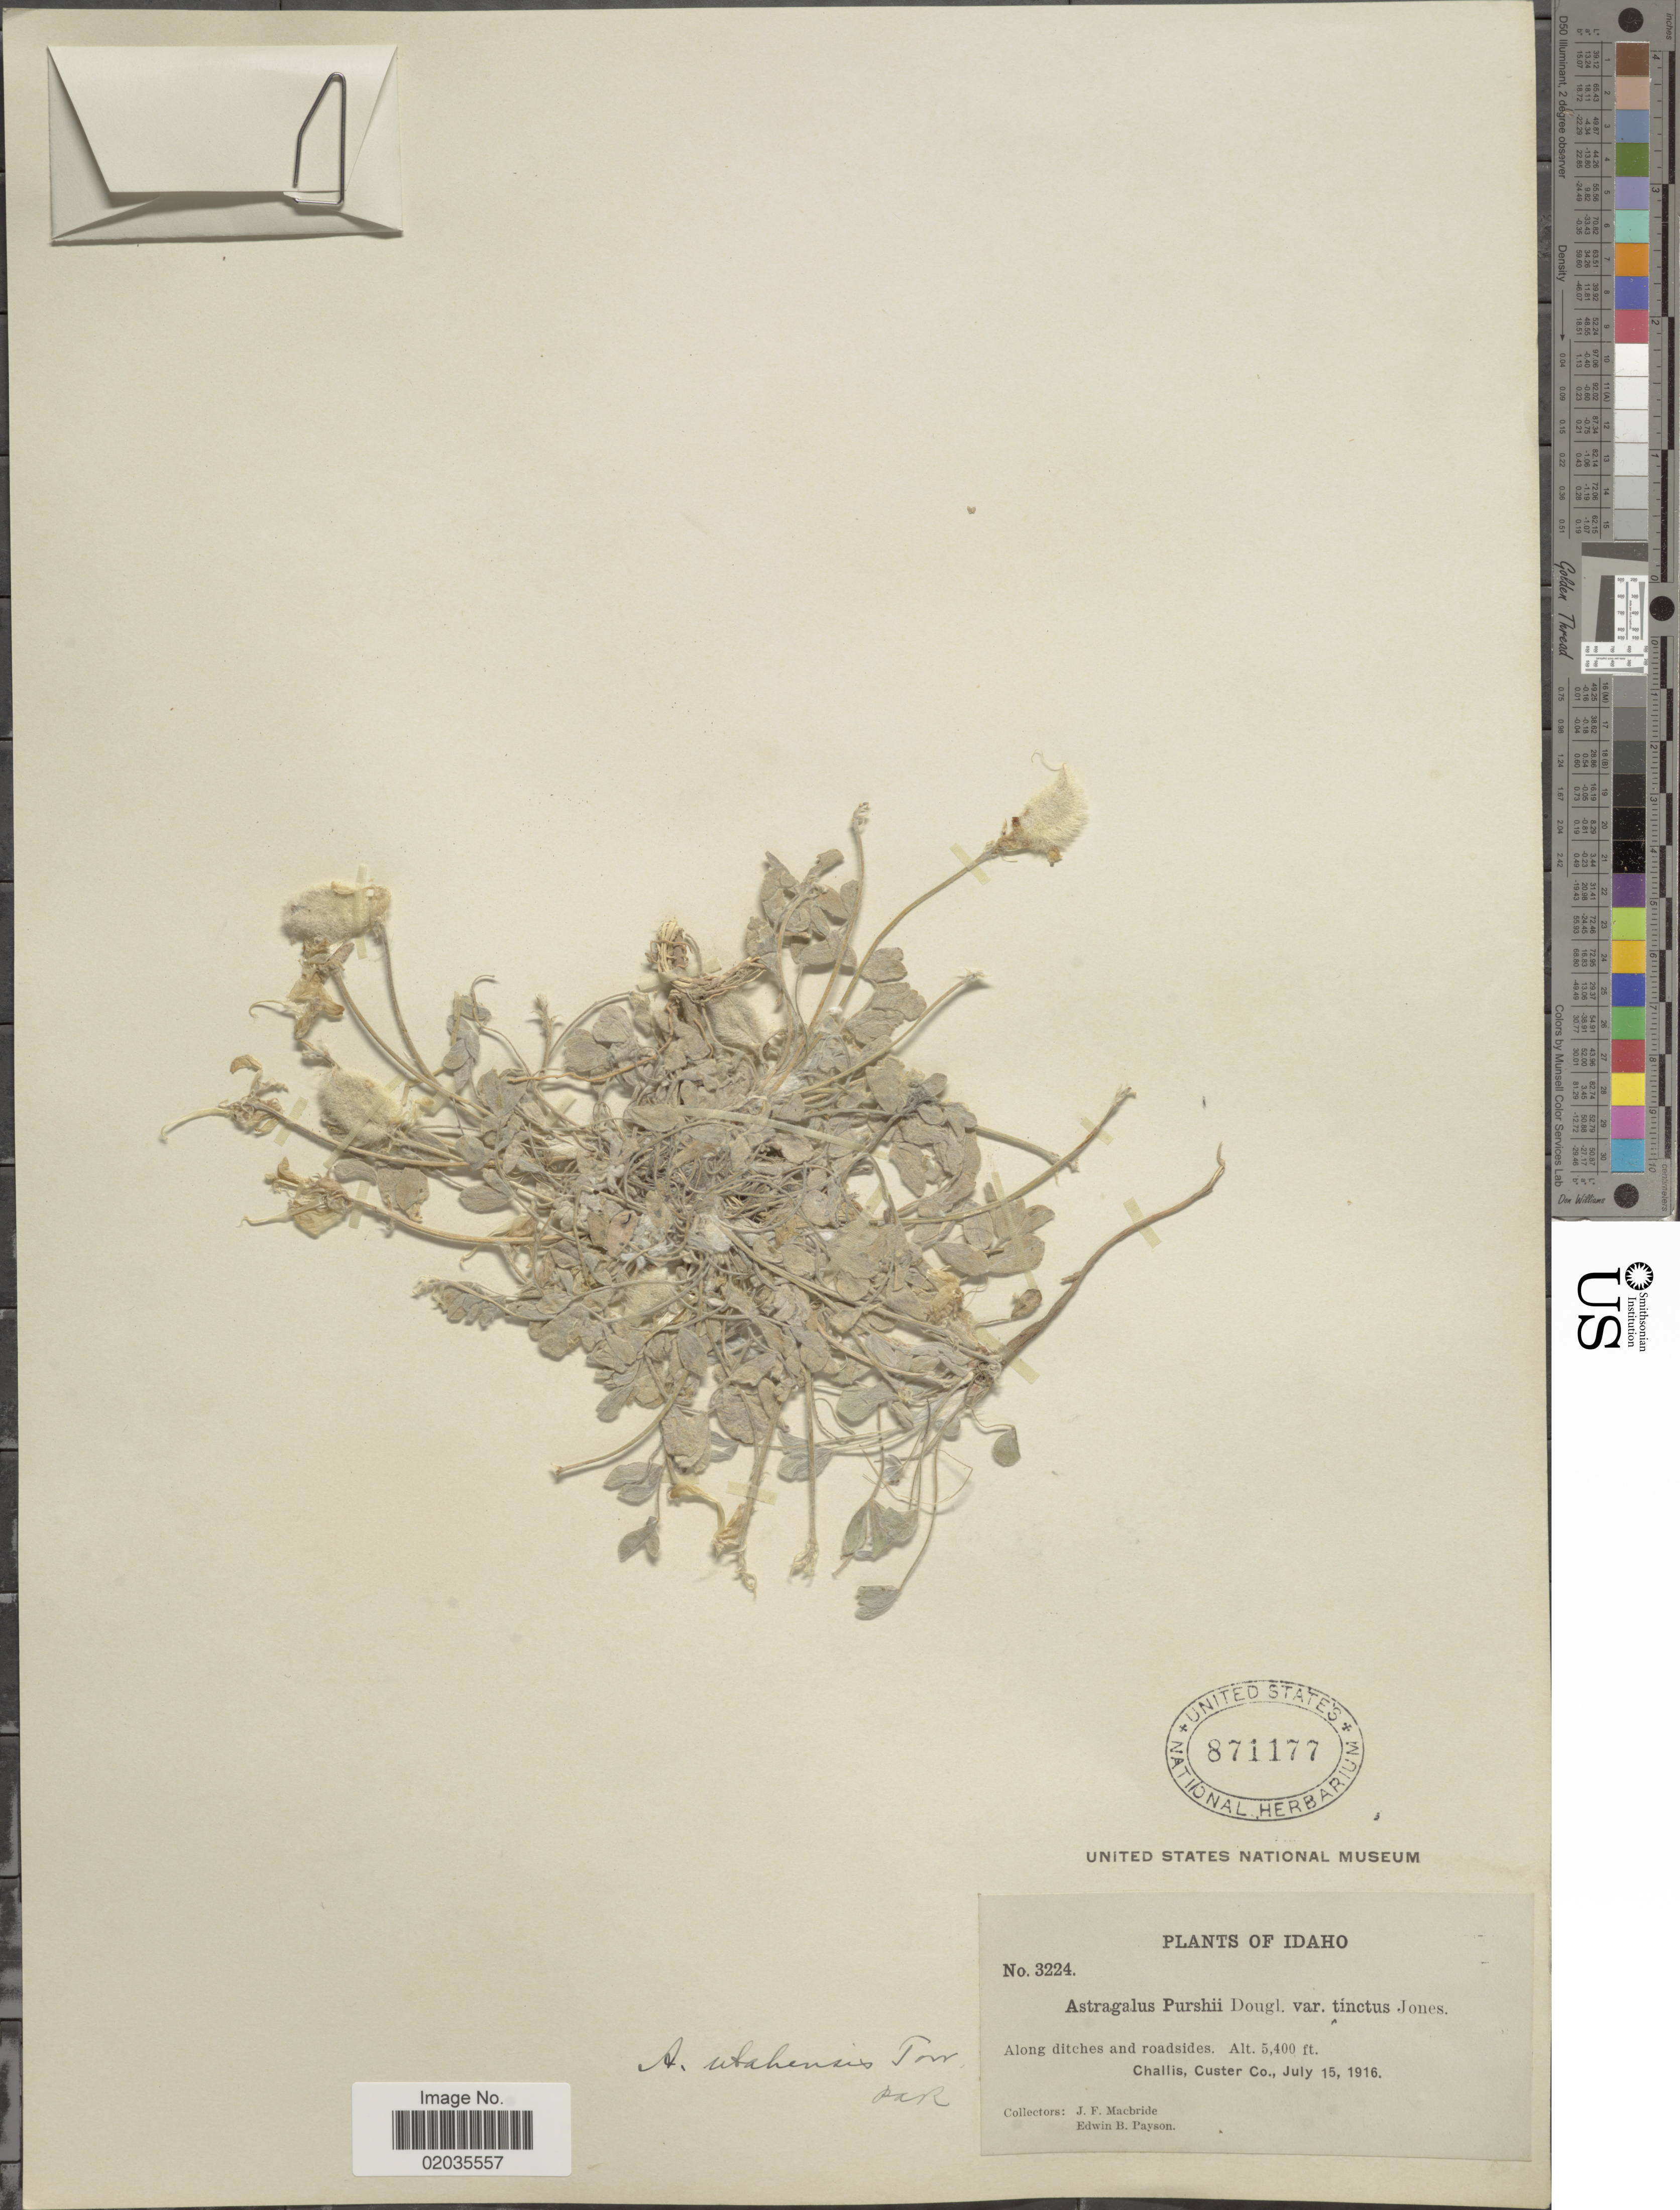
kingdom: Plantae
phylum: Tracheophyta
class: Magnoliopsida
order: Fabales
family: Fabaceae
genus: Astragalus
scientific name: Astragalus utahensis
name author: (Torr.) Torr. & A. Gray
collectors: J. F. Macbride & E. B. Payson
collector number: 3224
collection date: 1916-07-15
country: United States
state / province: Idaho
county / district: Custer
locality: Challis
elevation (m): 1646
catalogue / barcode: US 871177